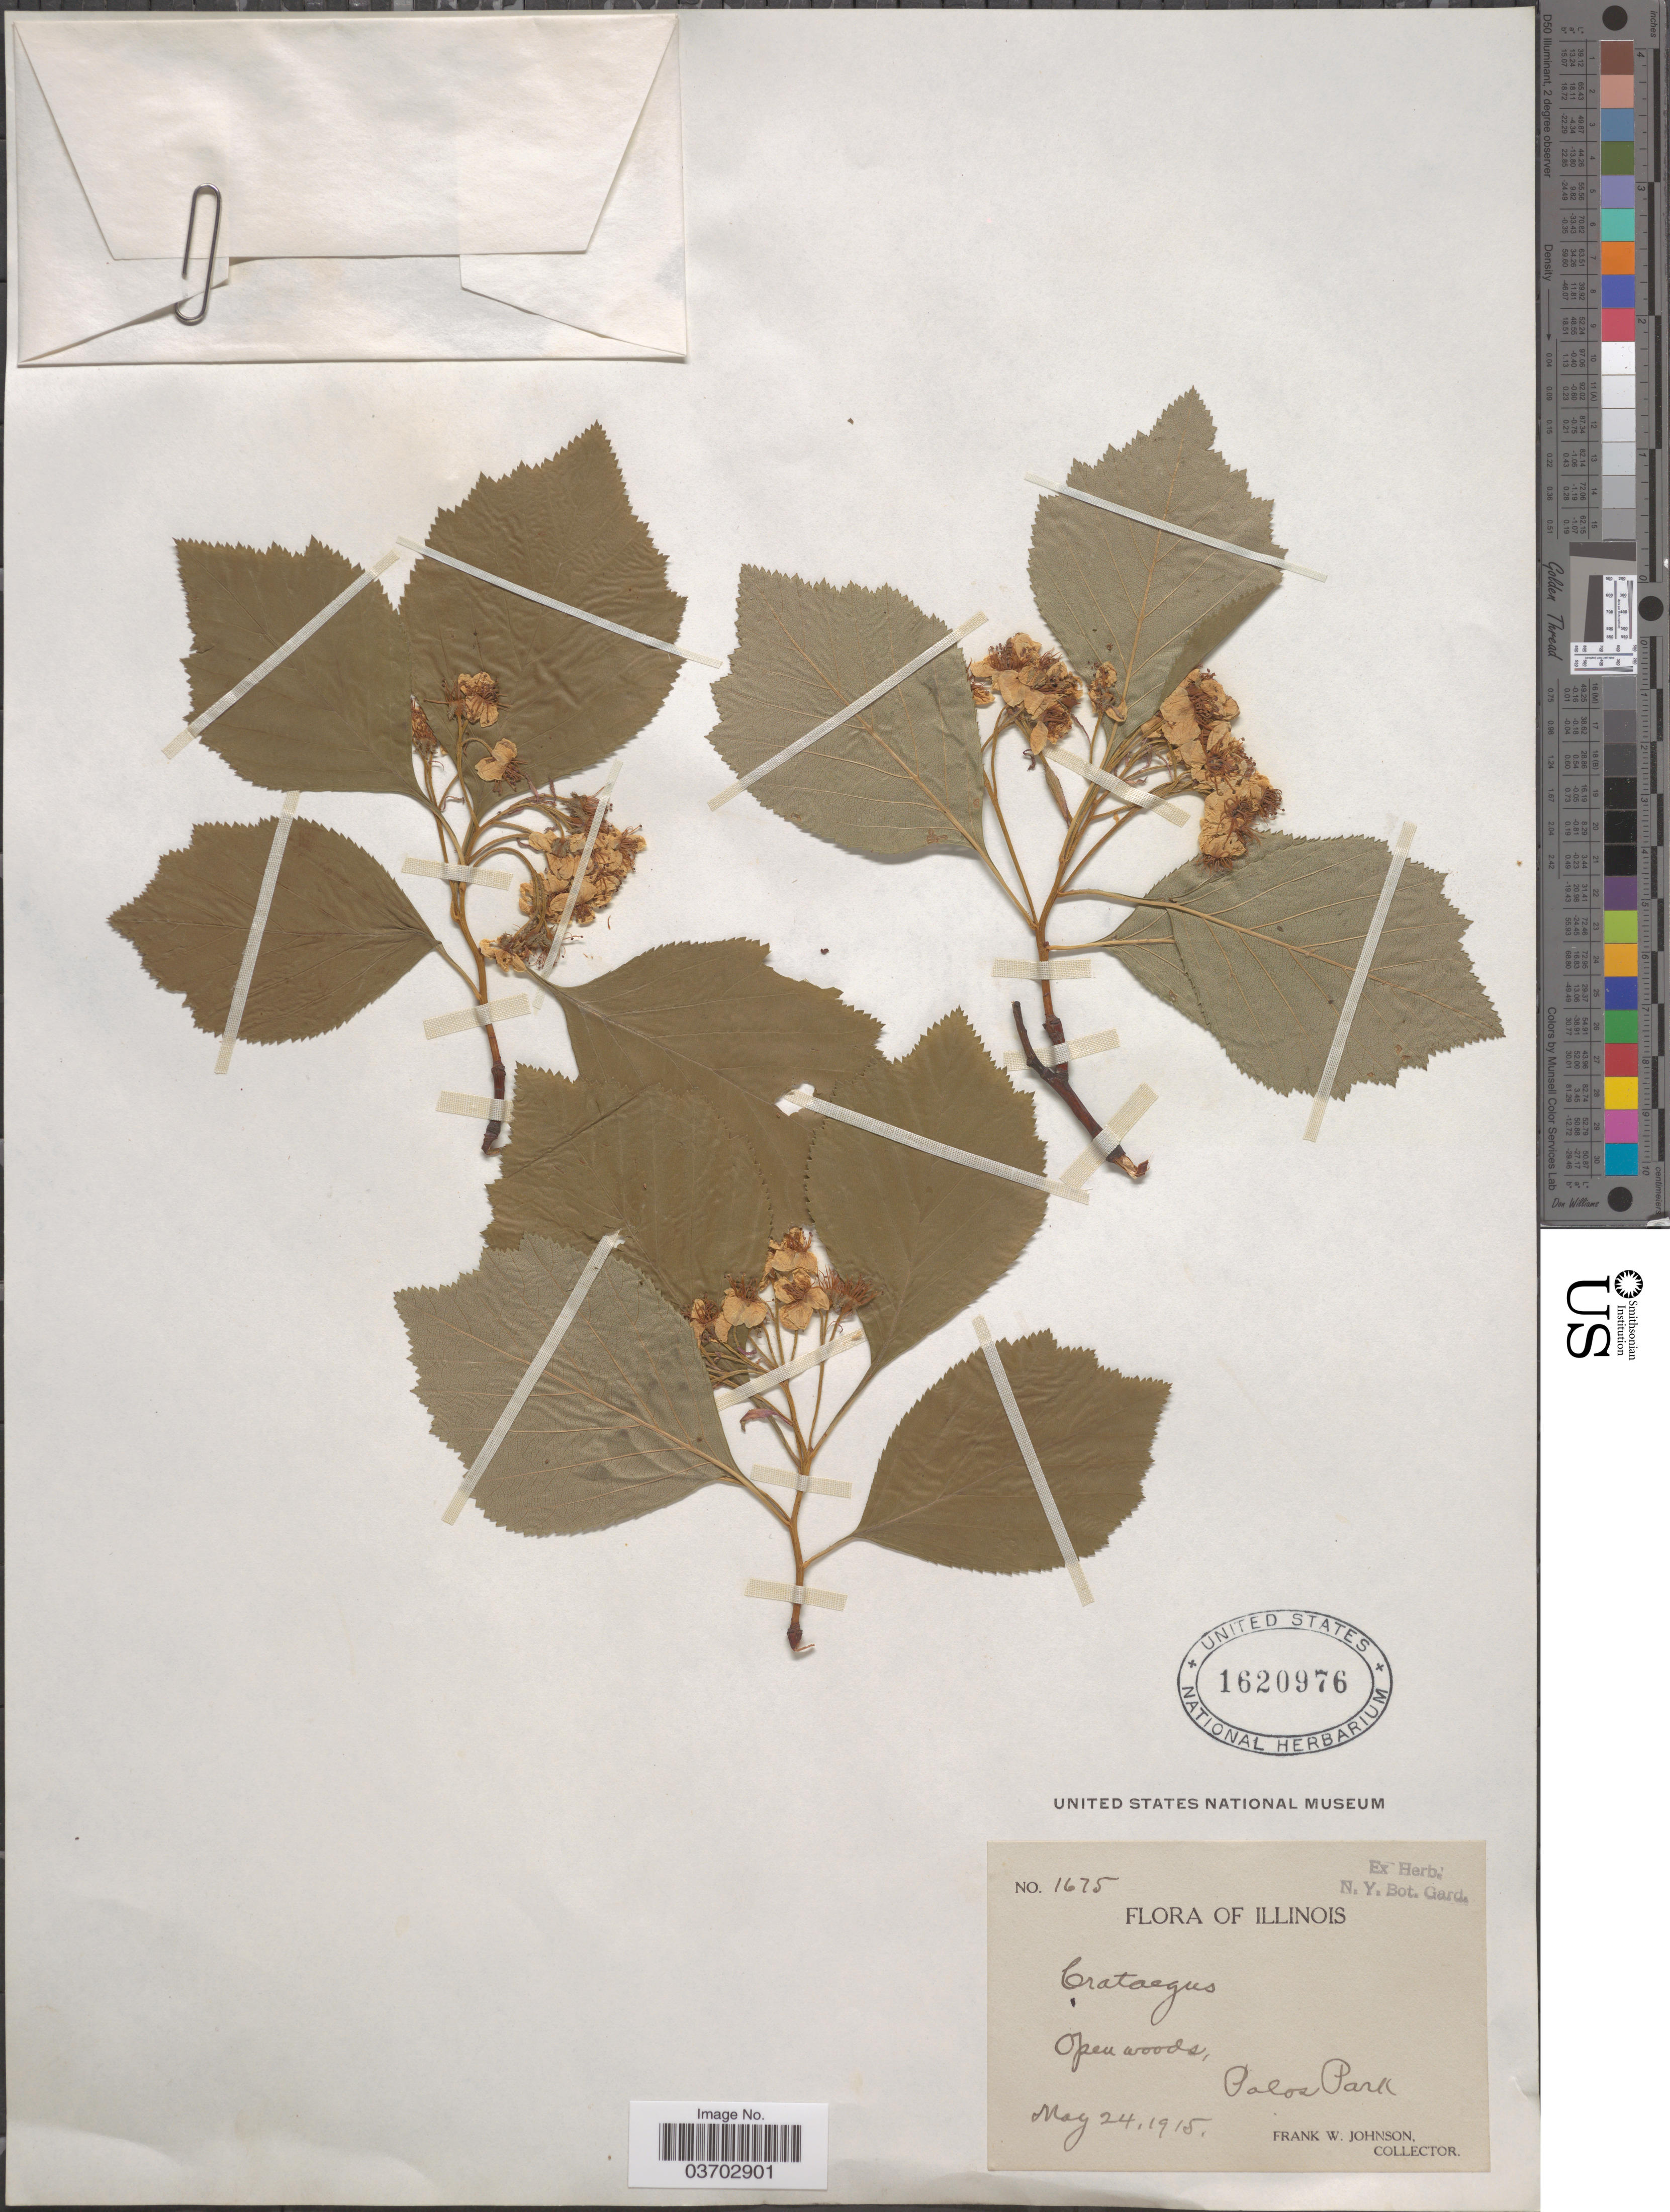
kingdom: Plantae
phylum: Tracheophyta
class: Magnoliopsida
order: Rosales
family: Rosaceae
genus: Crataegus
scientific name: Crataegus sp.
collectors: F. W. Johnson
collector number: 1675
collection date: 1915-05-24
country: United States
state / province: Illinois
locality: Palos Park.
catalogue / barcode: US 1620976